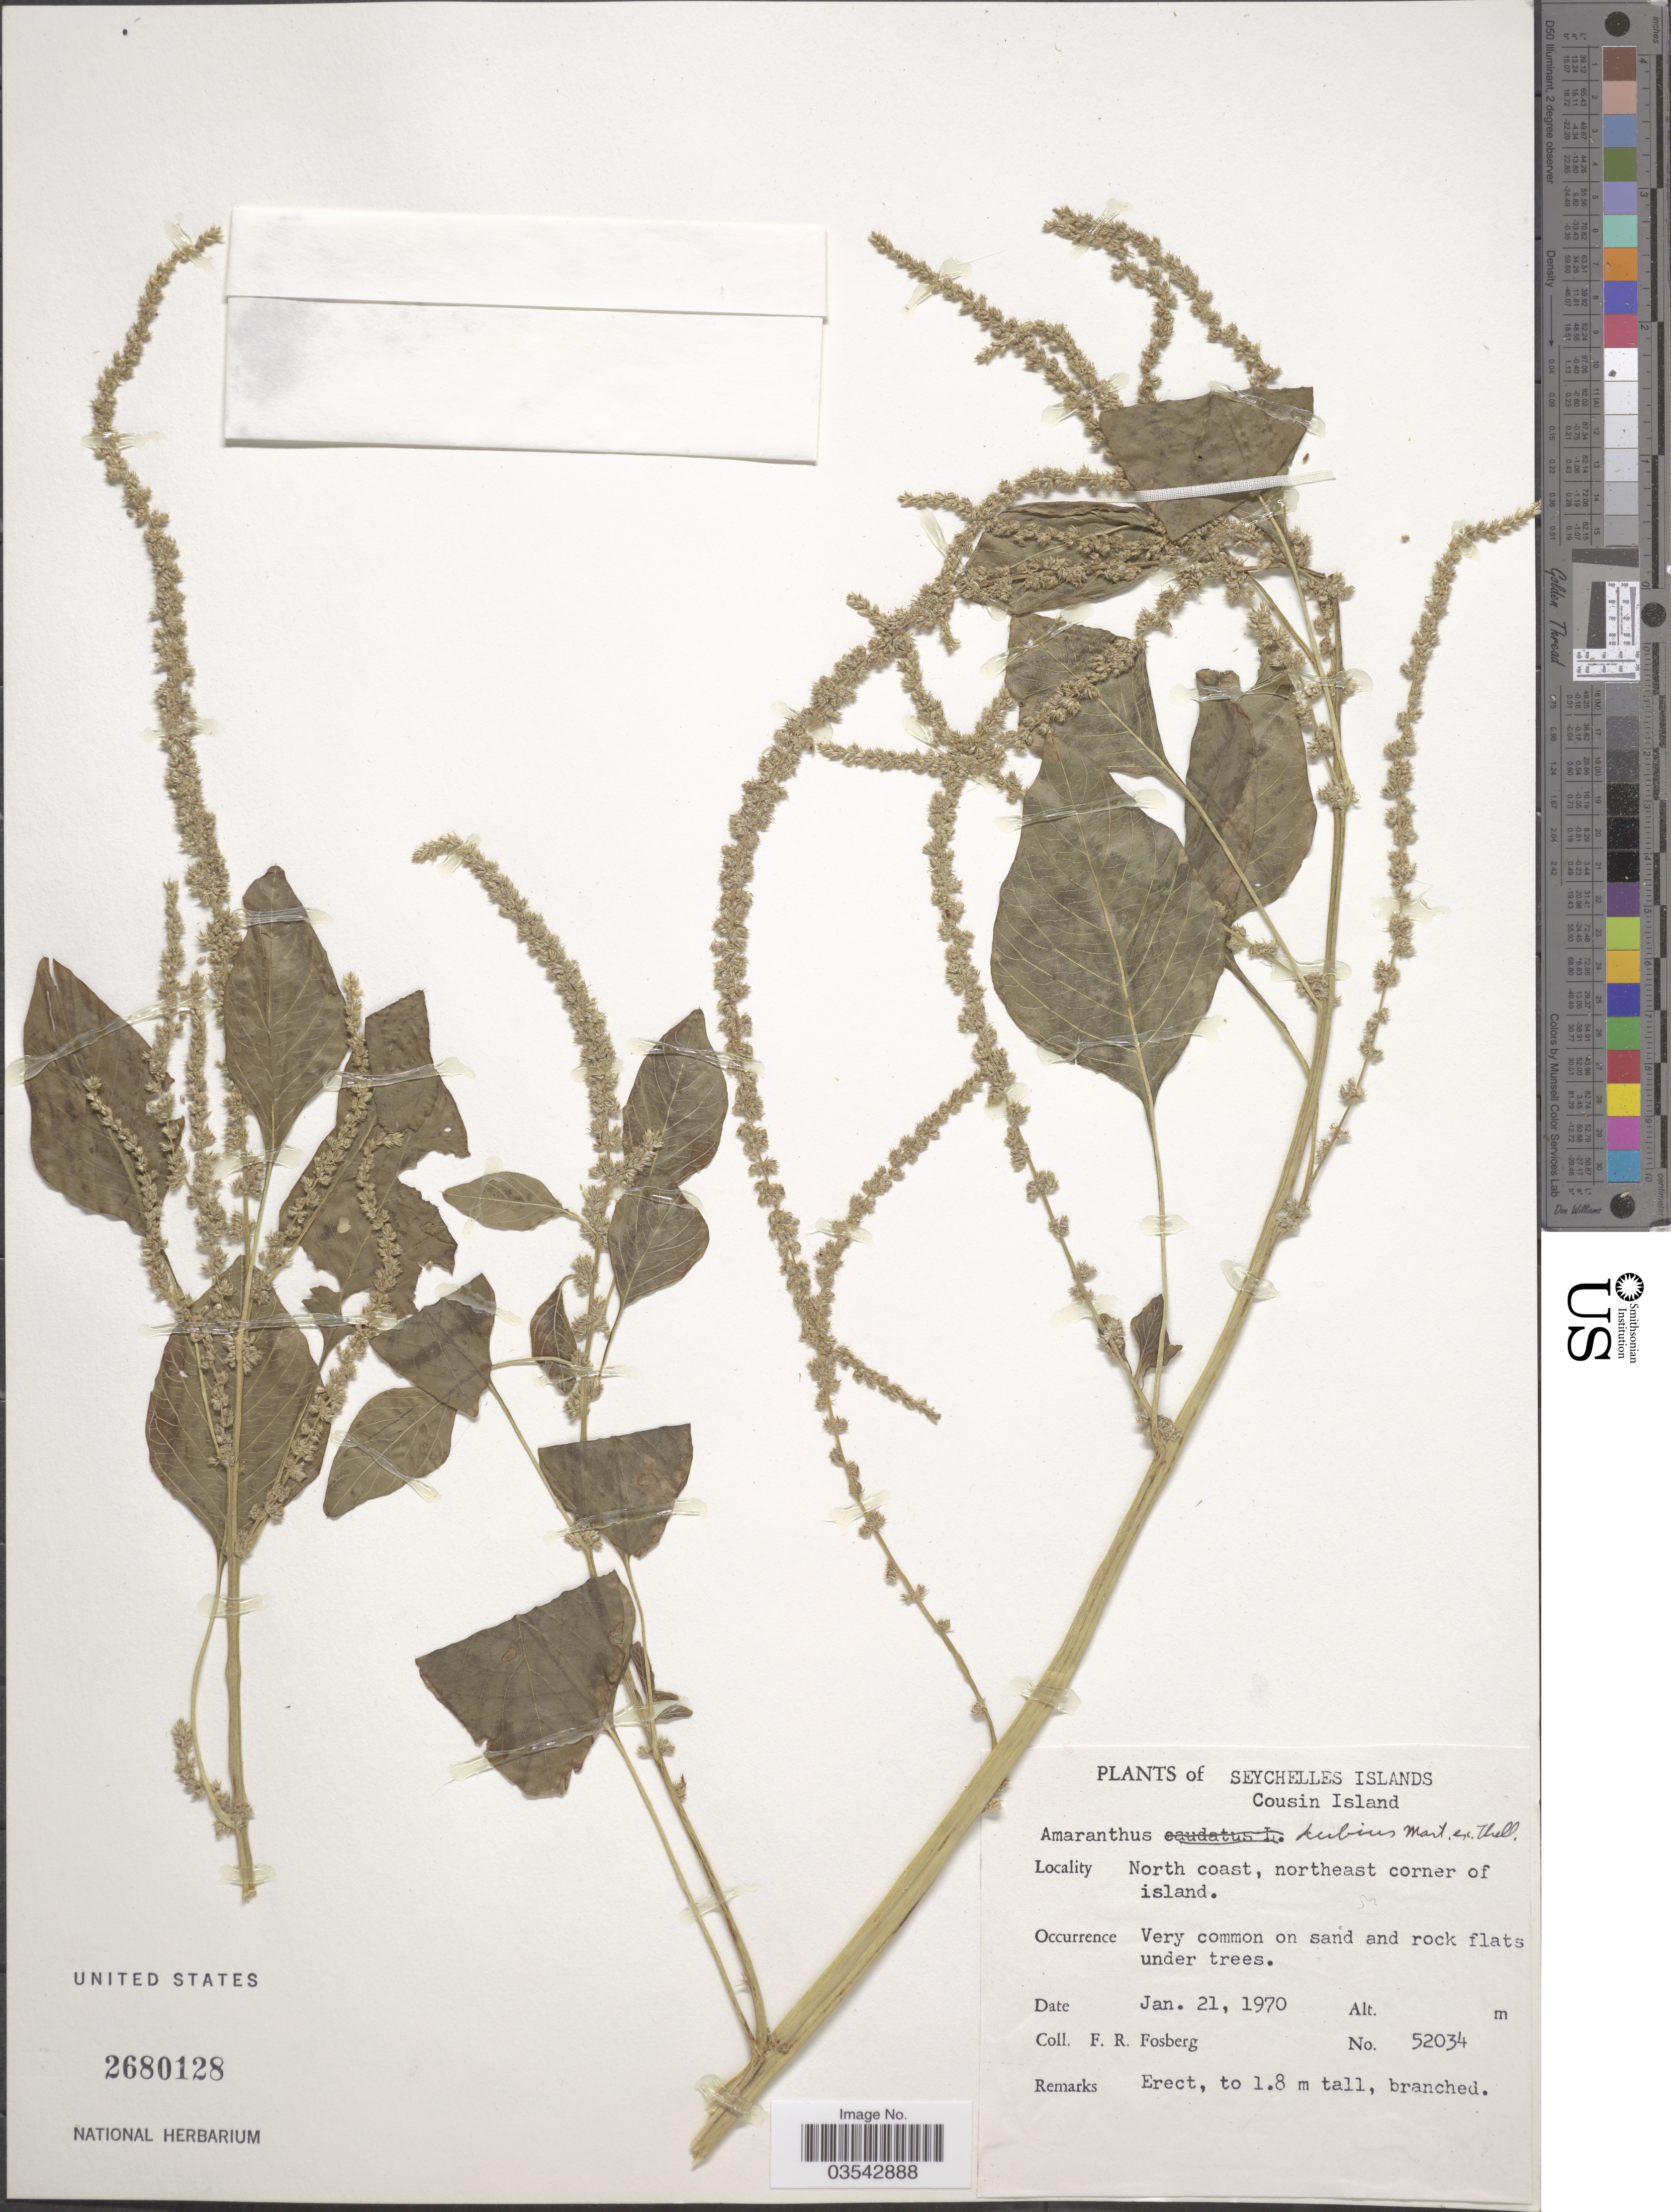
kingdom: Plantae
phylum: Tracheophyta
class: Magnoliopsida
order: Caryophyllales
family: Amaranthaceae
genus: Amaranthus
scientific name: Amaranthus dubius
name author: Mart. ex Thell.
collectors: F. R. Fosberg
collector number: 52034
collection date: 1970-01-21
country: Seychelles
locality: Seycelles Islands. Cousin Island. North coast, northeast corner of island.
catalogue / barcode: US 2680128